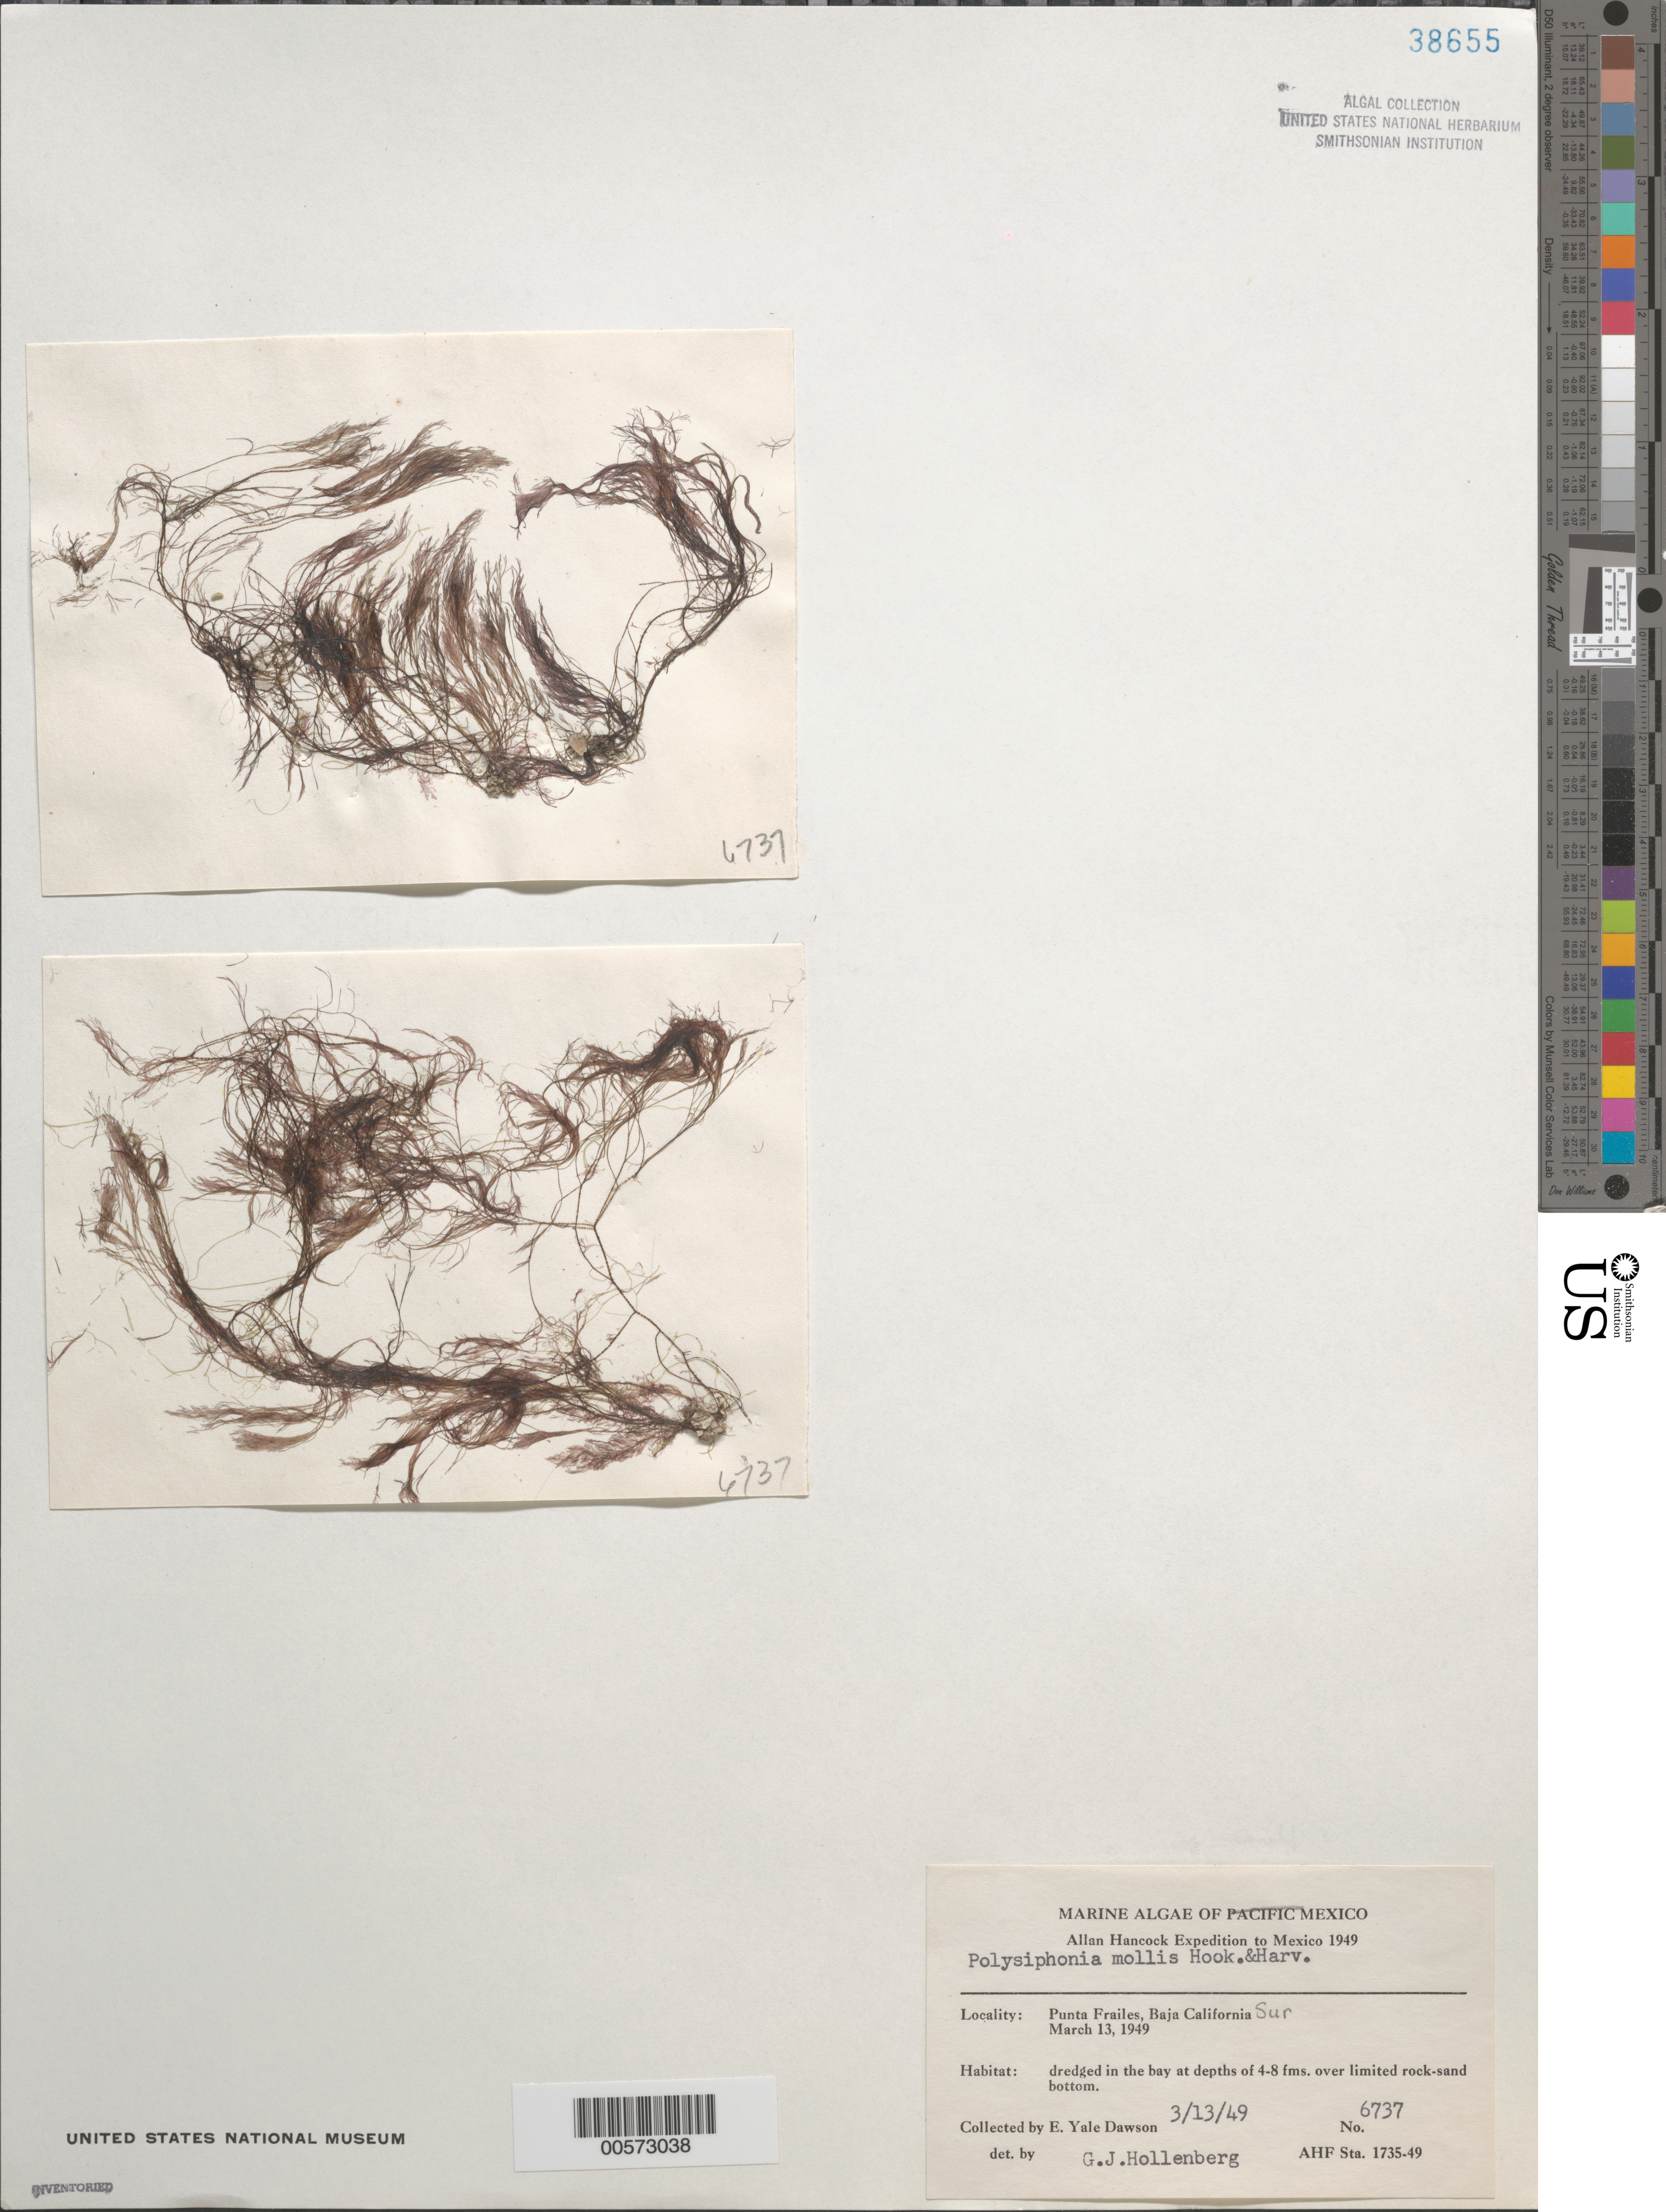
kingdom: Plantae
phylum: Rhodophyta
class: Florideophyceae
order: Ceramiales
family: Rhodomelaceae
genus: Polysiphonia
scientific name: Polysiphonia mollis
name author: Hook. f. & Harv.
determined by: Hollenberg, George J.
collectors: E. Y. Dawson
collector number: EYD 6737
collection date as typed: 13 Mar 1949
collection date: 1949-03-13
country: Mexico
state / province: Baja California Sur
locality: Punta Frailes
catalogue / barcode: US 38655